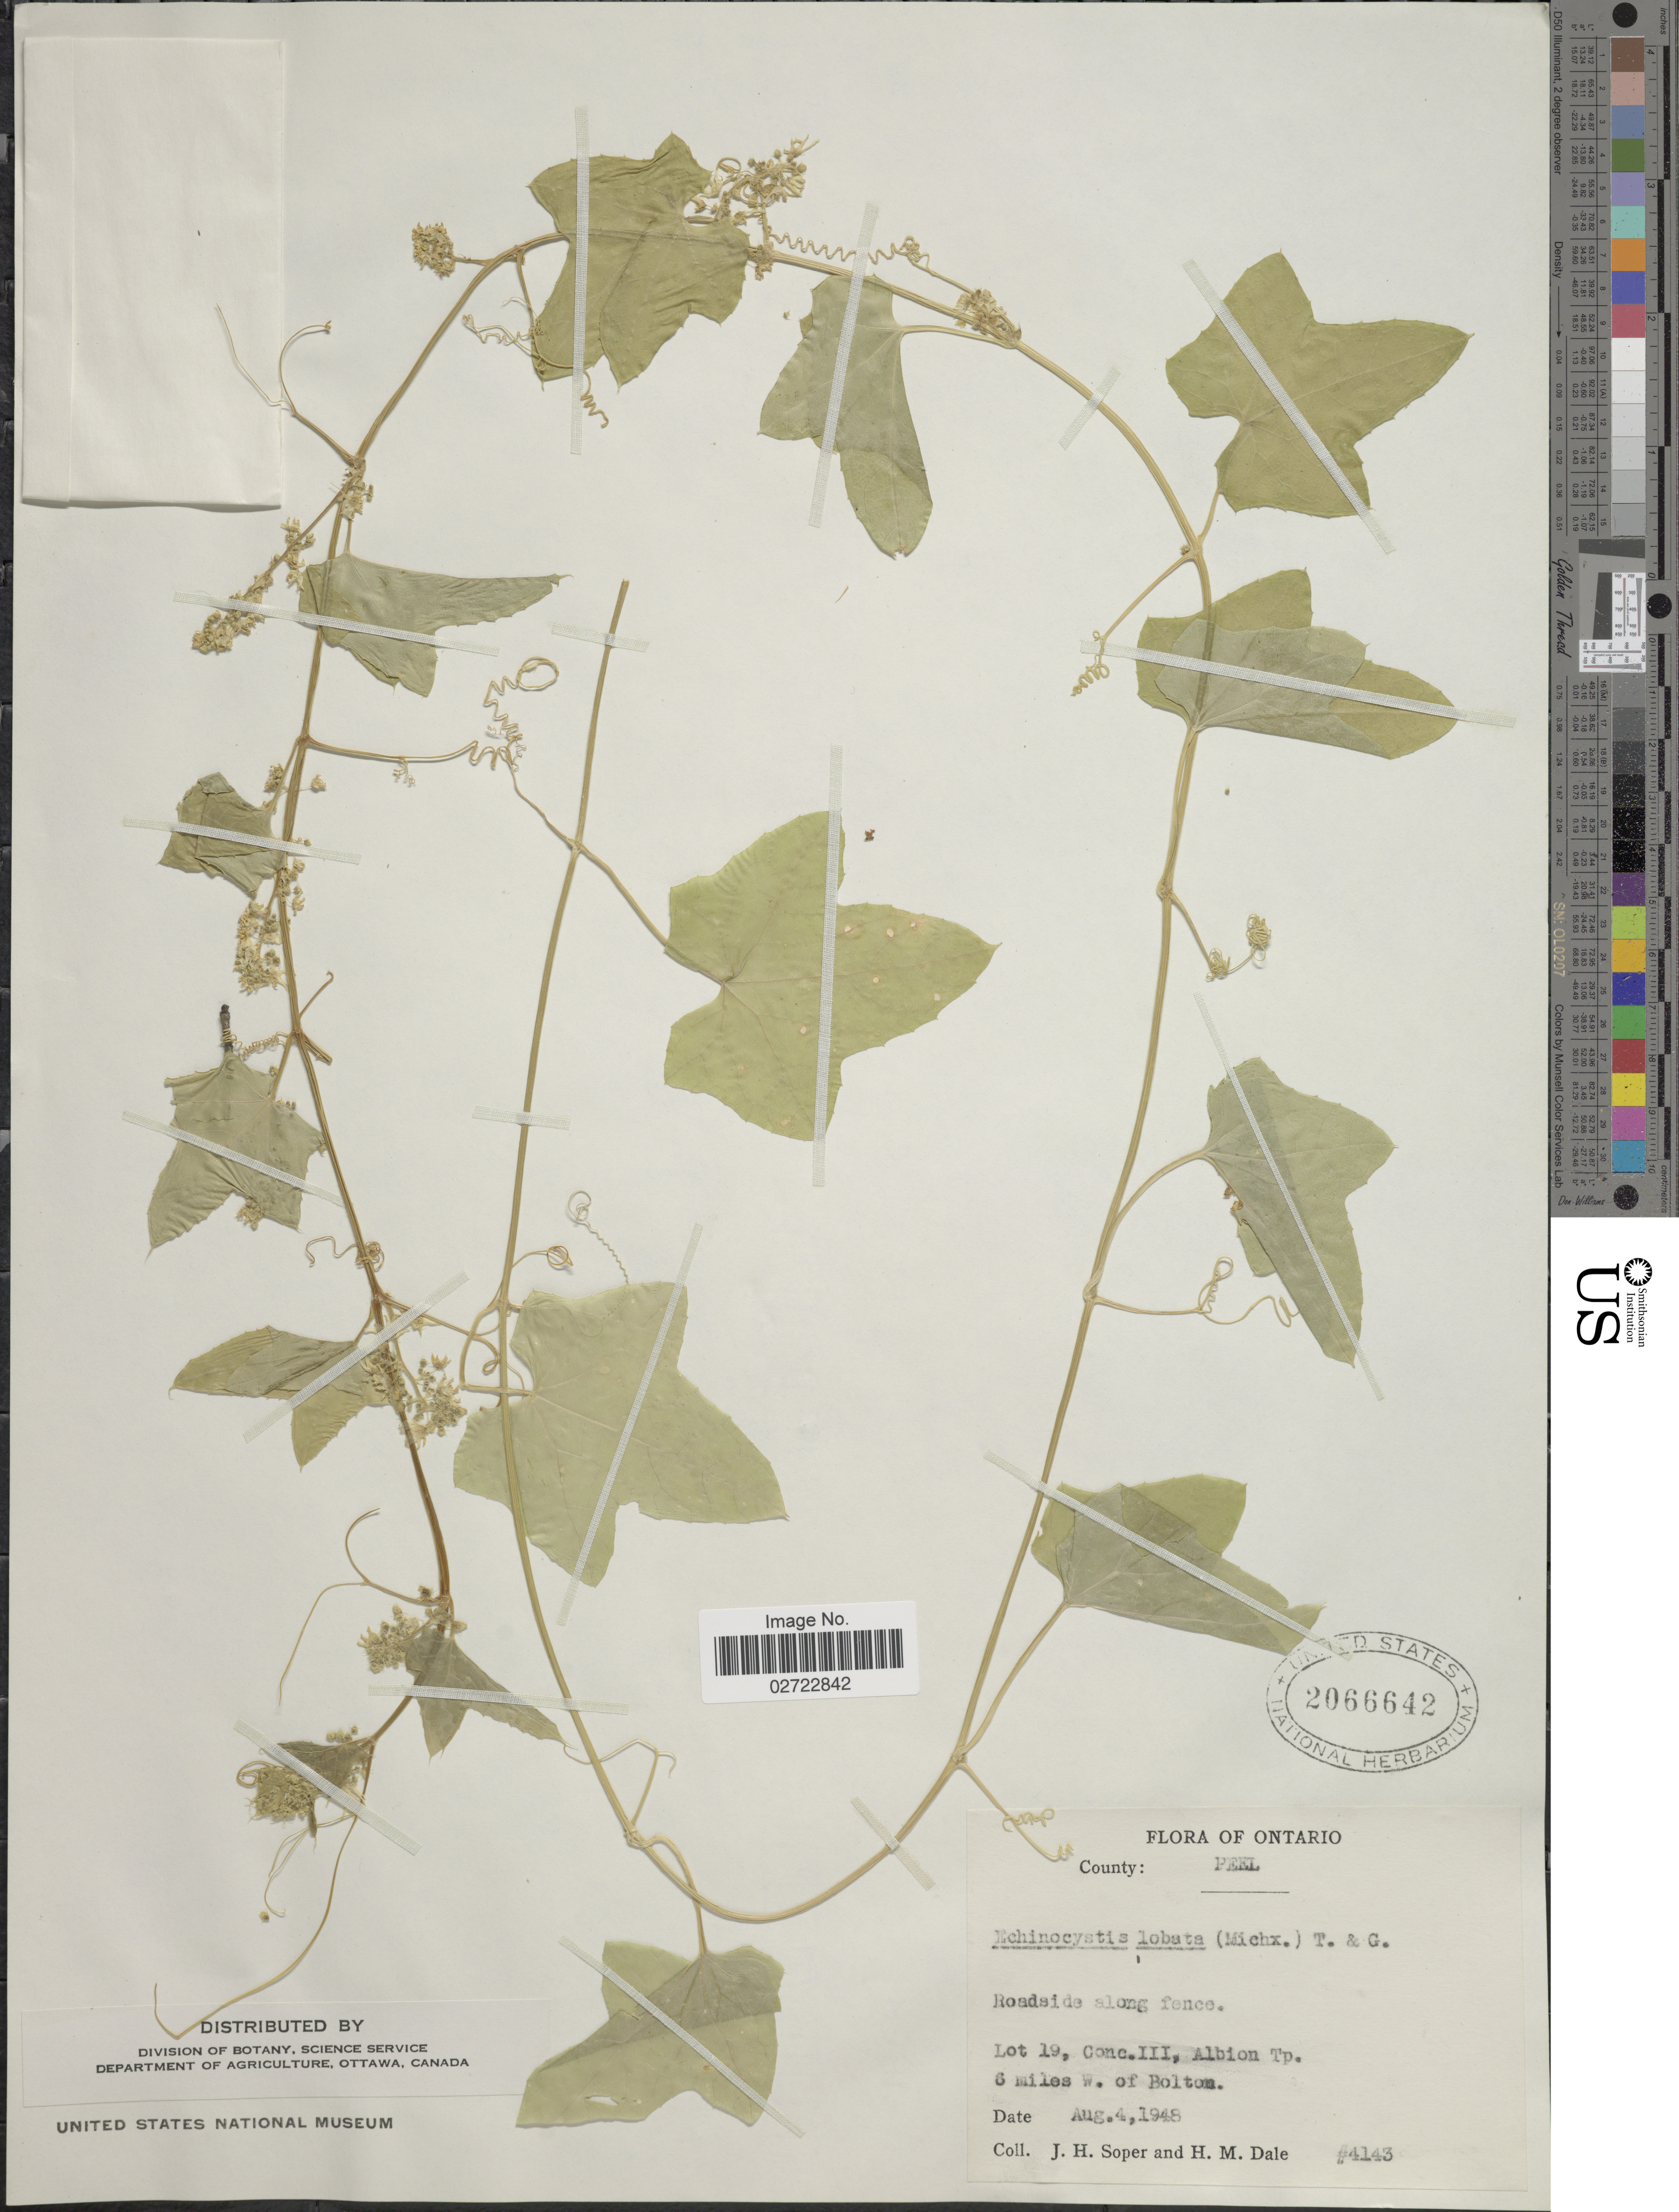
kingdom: Plantae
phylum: Tracheophyta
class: Magnoliopsida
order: Cucurbitales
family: Cucurbitaceae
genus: Echinocystis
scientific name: Echinocystis lobata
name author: (Michx.) Torr. & A. Gray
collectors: J. H. Soper & H. M. Dale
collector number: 4143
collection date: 1948-08-04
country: Canada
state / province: Ontario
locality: County Peel. Lot 19, Conc. III, Albion Tp. 6 miles W of Bolton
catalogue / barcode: US 2066645